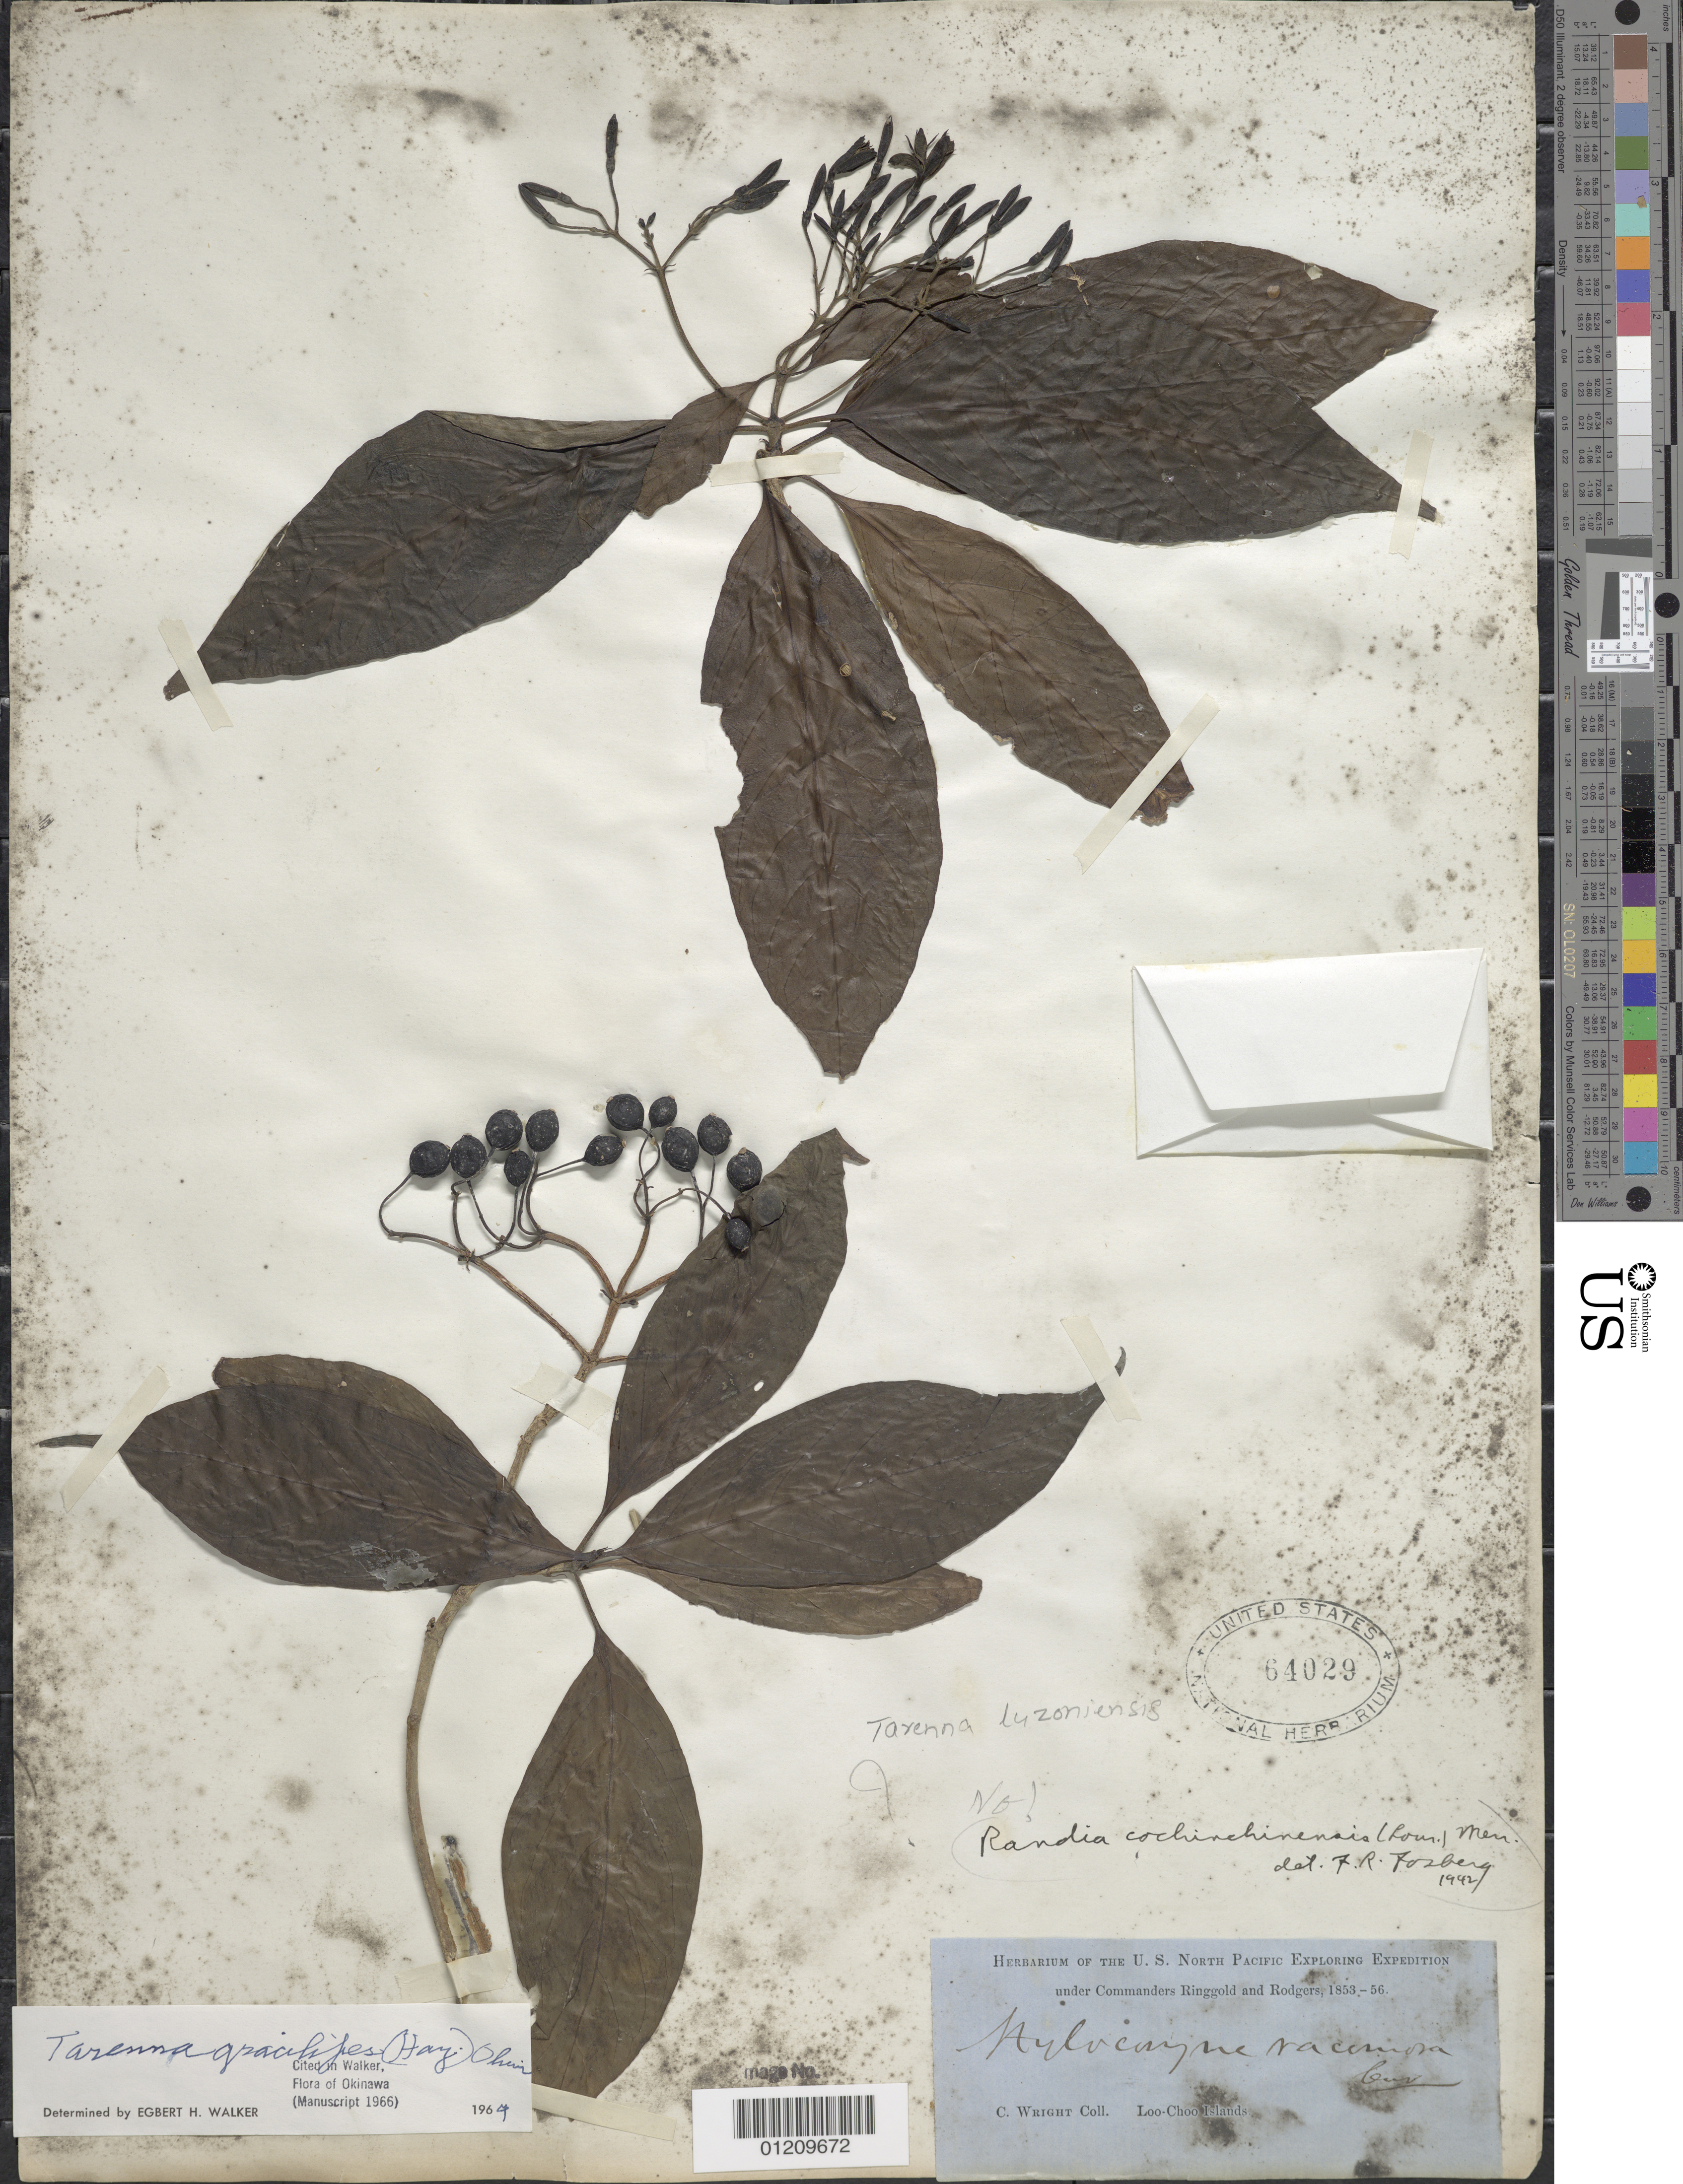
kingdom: Plantae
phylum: Tracheophyta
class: Magnoliopsida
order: Gentianales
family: Rubiaceae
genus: Tarenna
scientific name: Tarenna luzoniensis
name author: (S. Vidal) Bremek.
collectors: C. Wright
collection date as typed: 1853 to -- --- 1856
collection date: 1853/1856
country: Japan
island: Ryukyu Islands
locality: Loo Choo Islands.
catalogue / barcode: US 64029